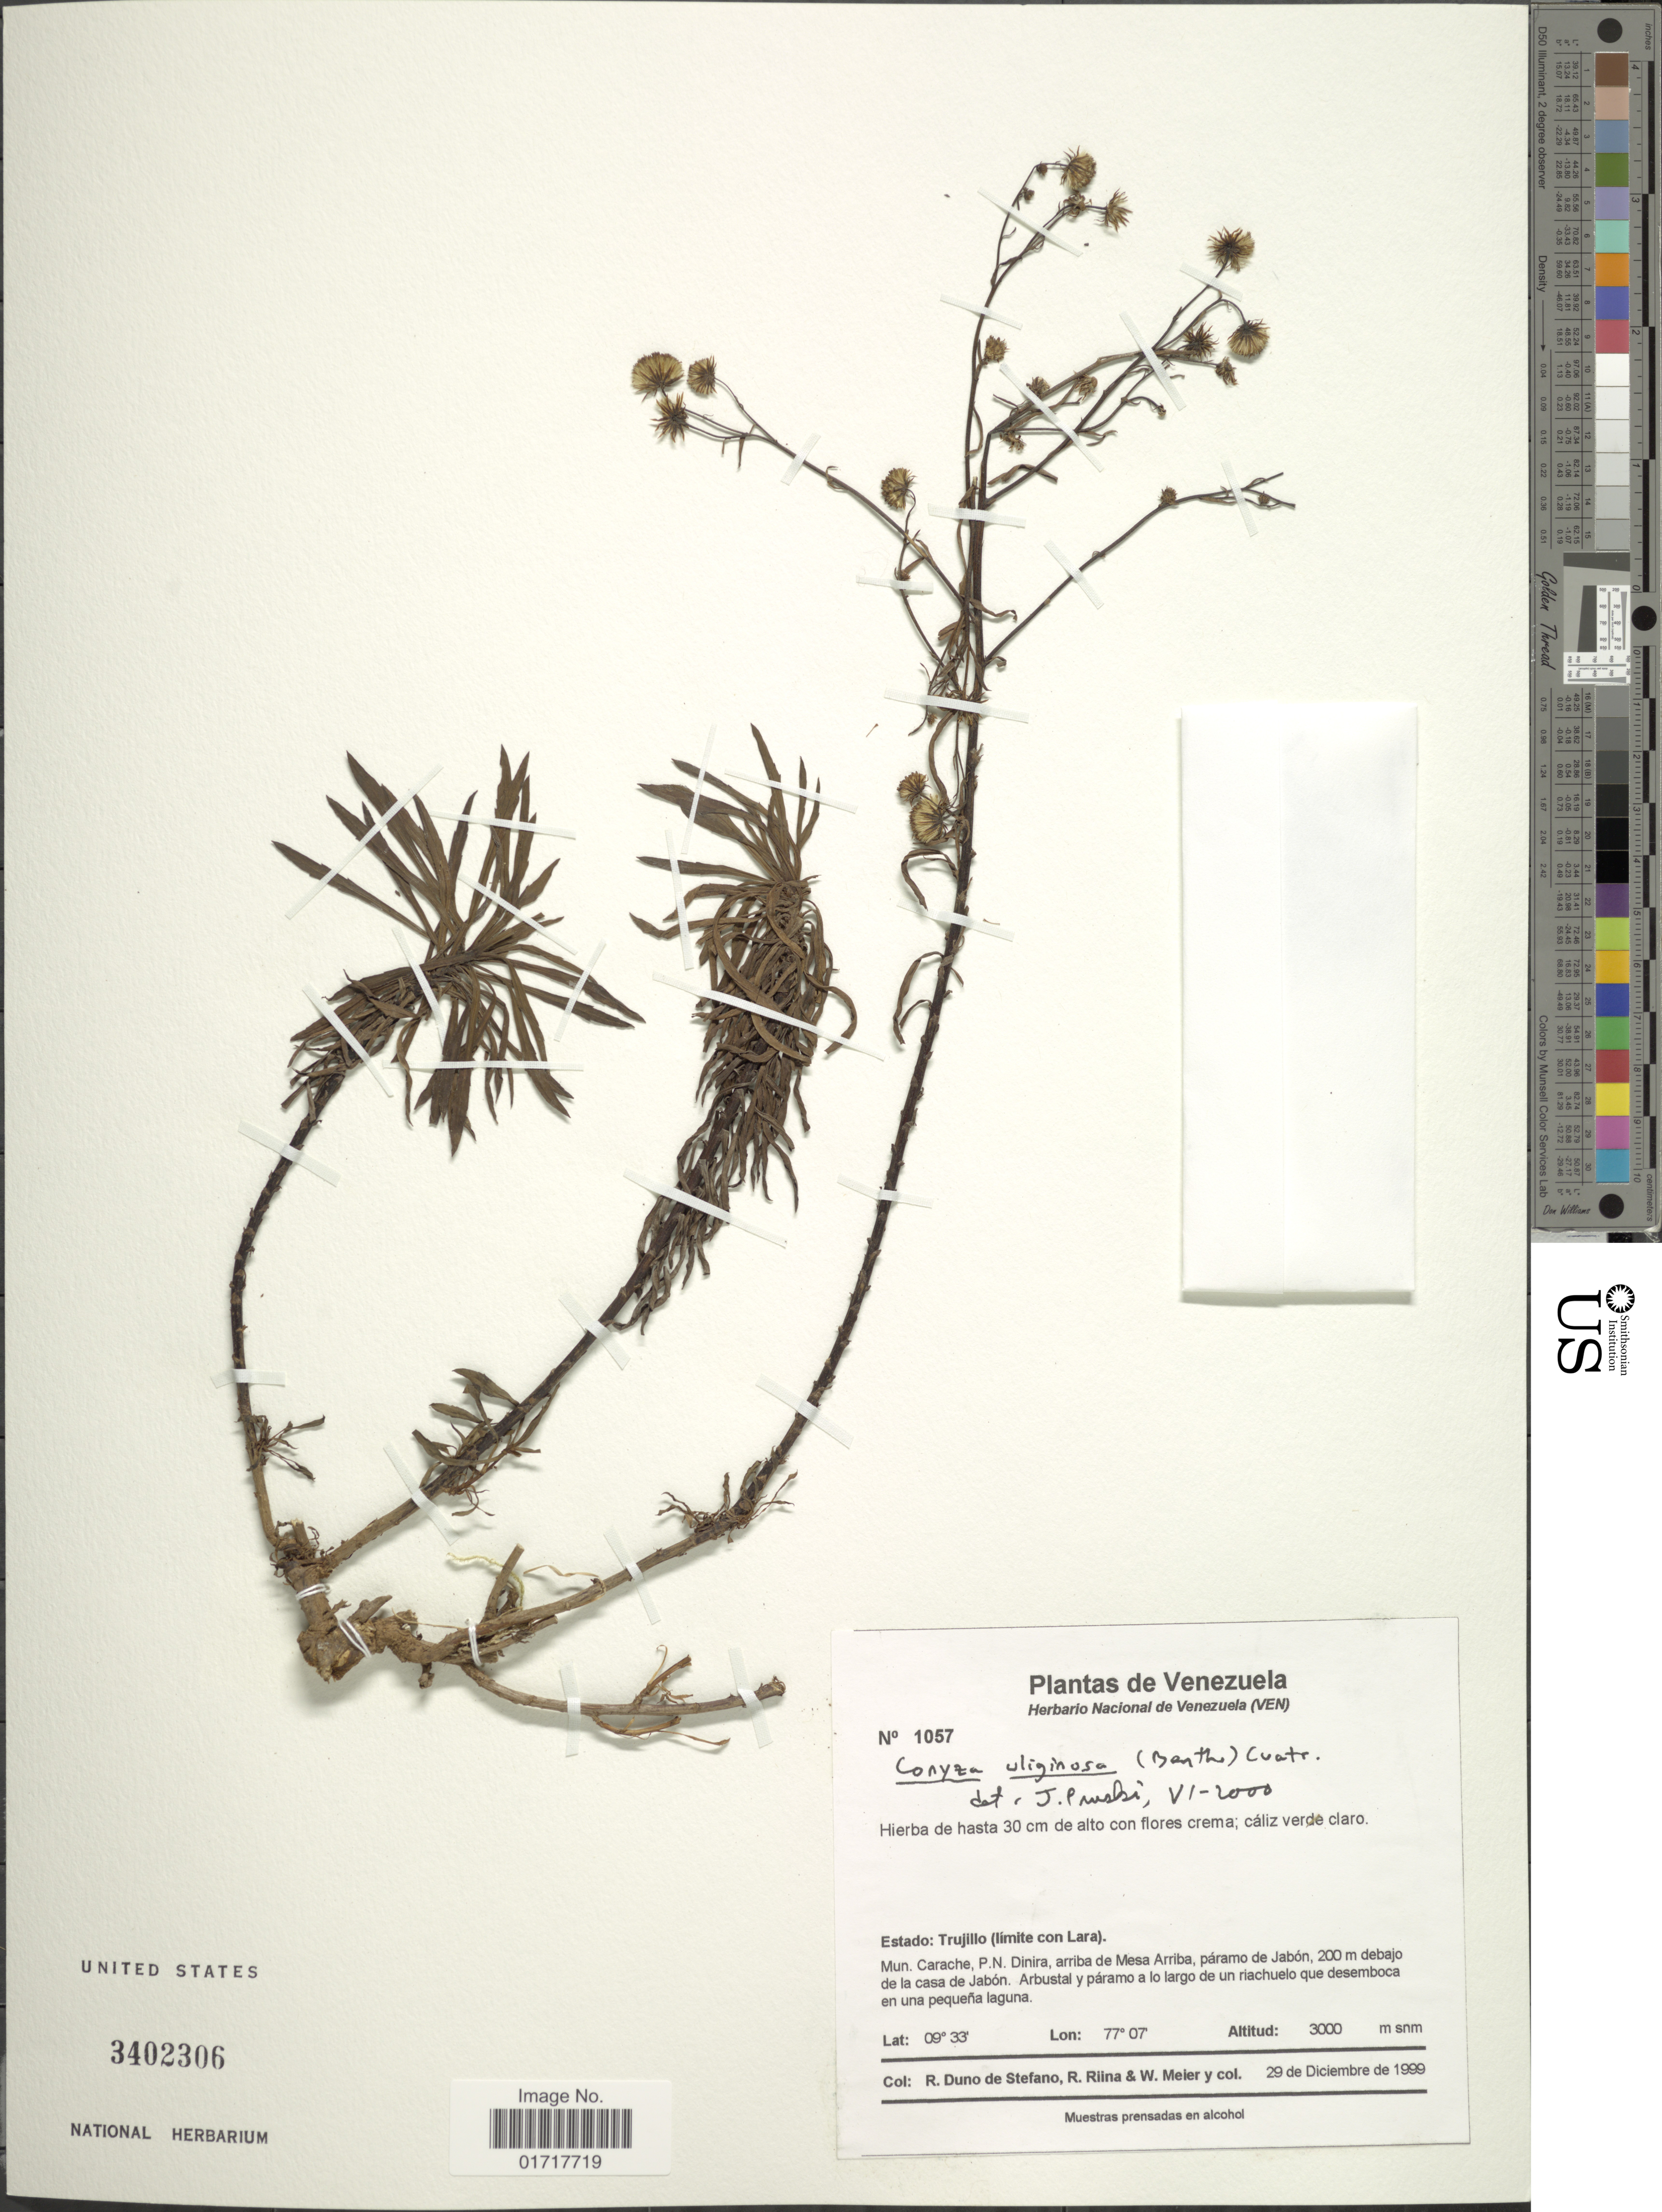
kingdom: Plantae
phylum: Tracheophyta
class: Magnoliopsida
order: Asterales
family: Asteraceae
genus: Conyza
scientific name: Conyza uliginosa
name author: (Benth.) Cuatrec.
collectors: R. Duno de Stefano, R. Riina, W. Meier & et al.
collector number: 1057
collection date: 1999-12-29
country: Venezuela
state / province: Trujillo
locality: (límite con Lara), Mun. Carache, P.N. Dinira, arriba de Mesa Arriba, páramo de Jabón. 200 m debajo de la casa de Jabón.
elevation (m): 3000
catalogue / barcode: US 3402306